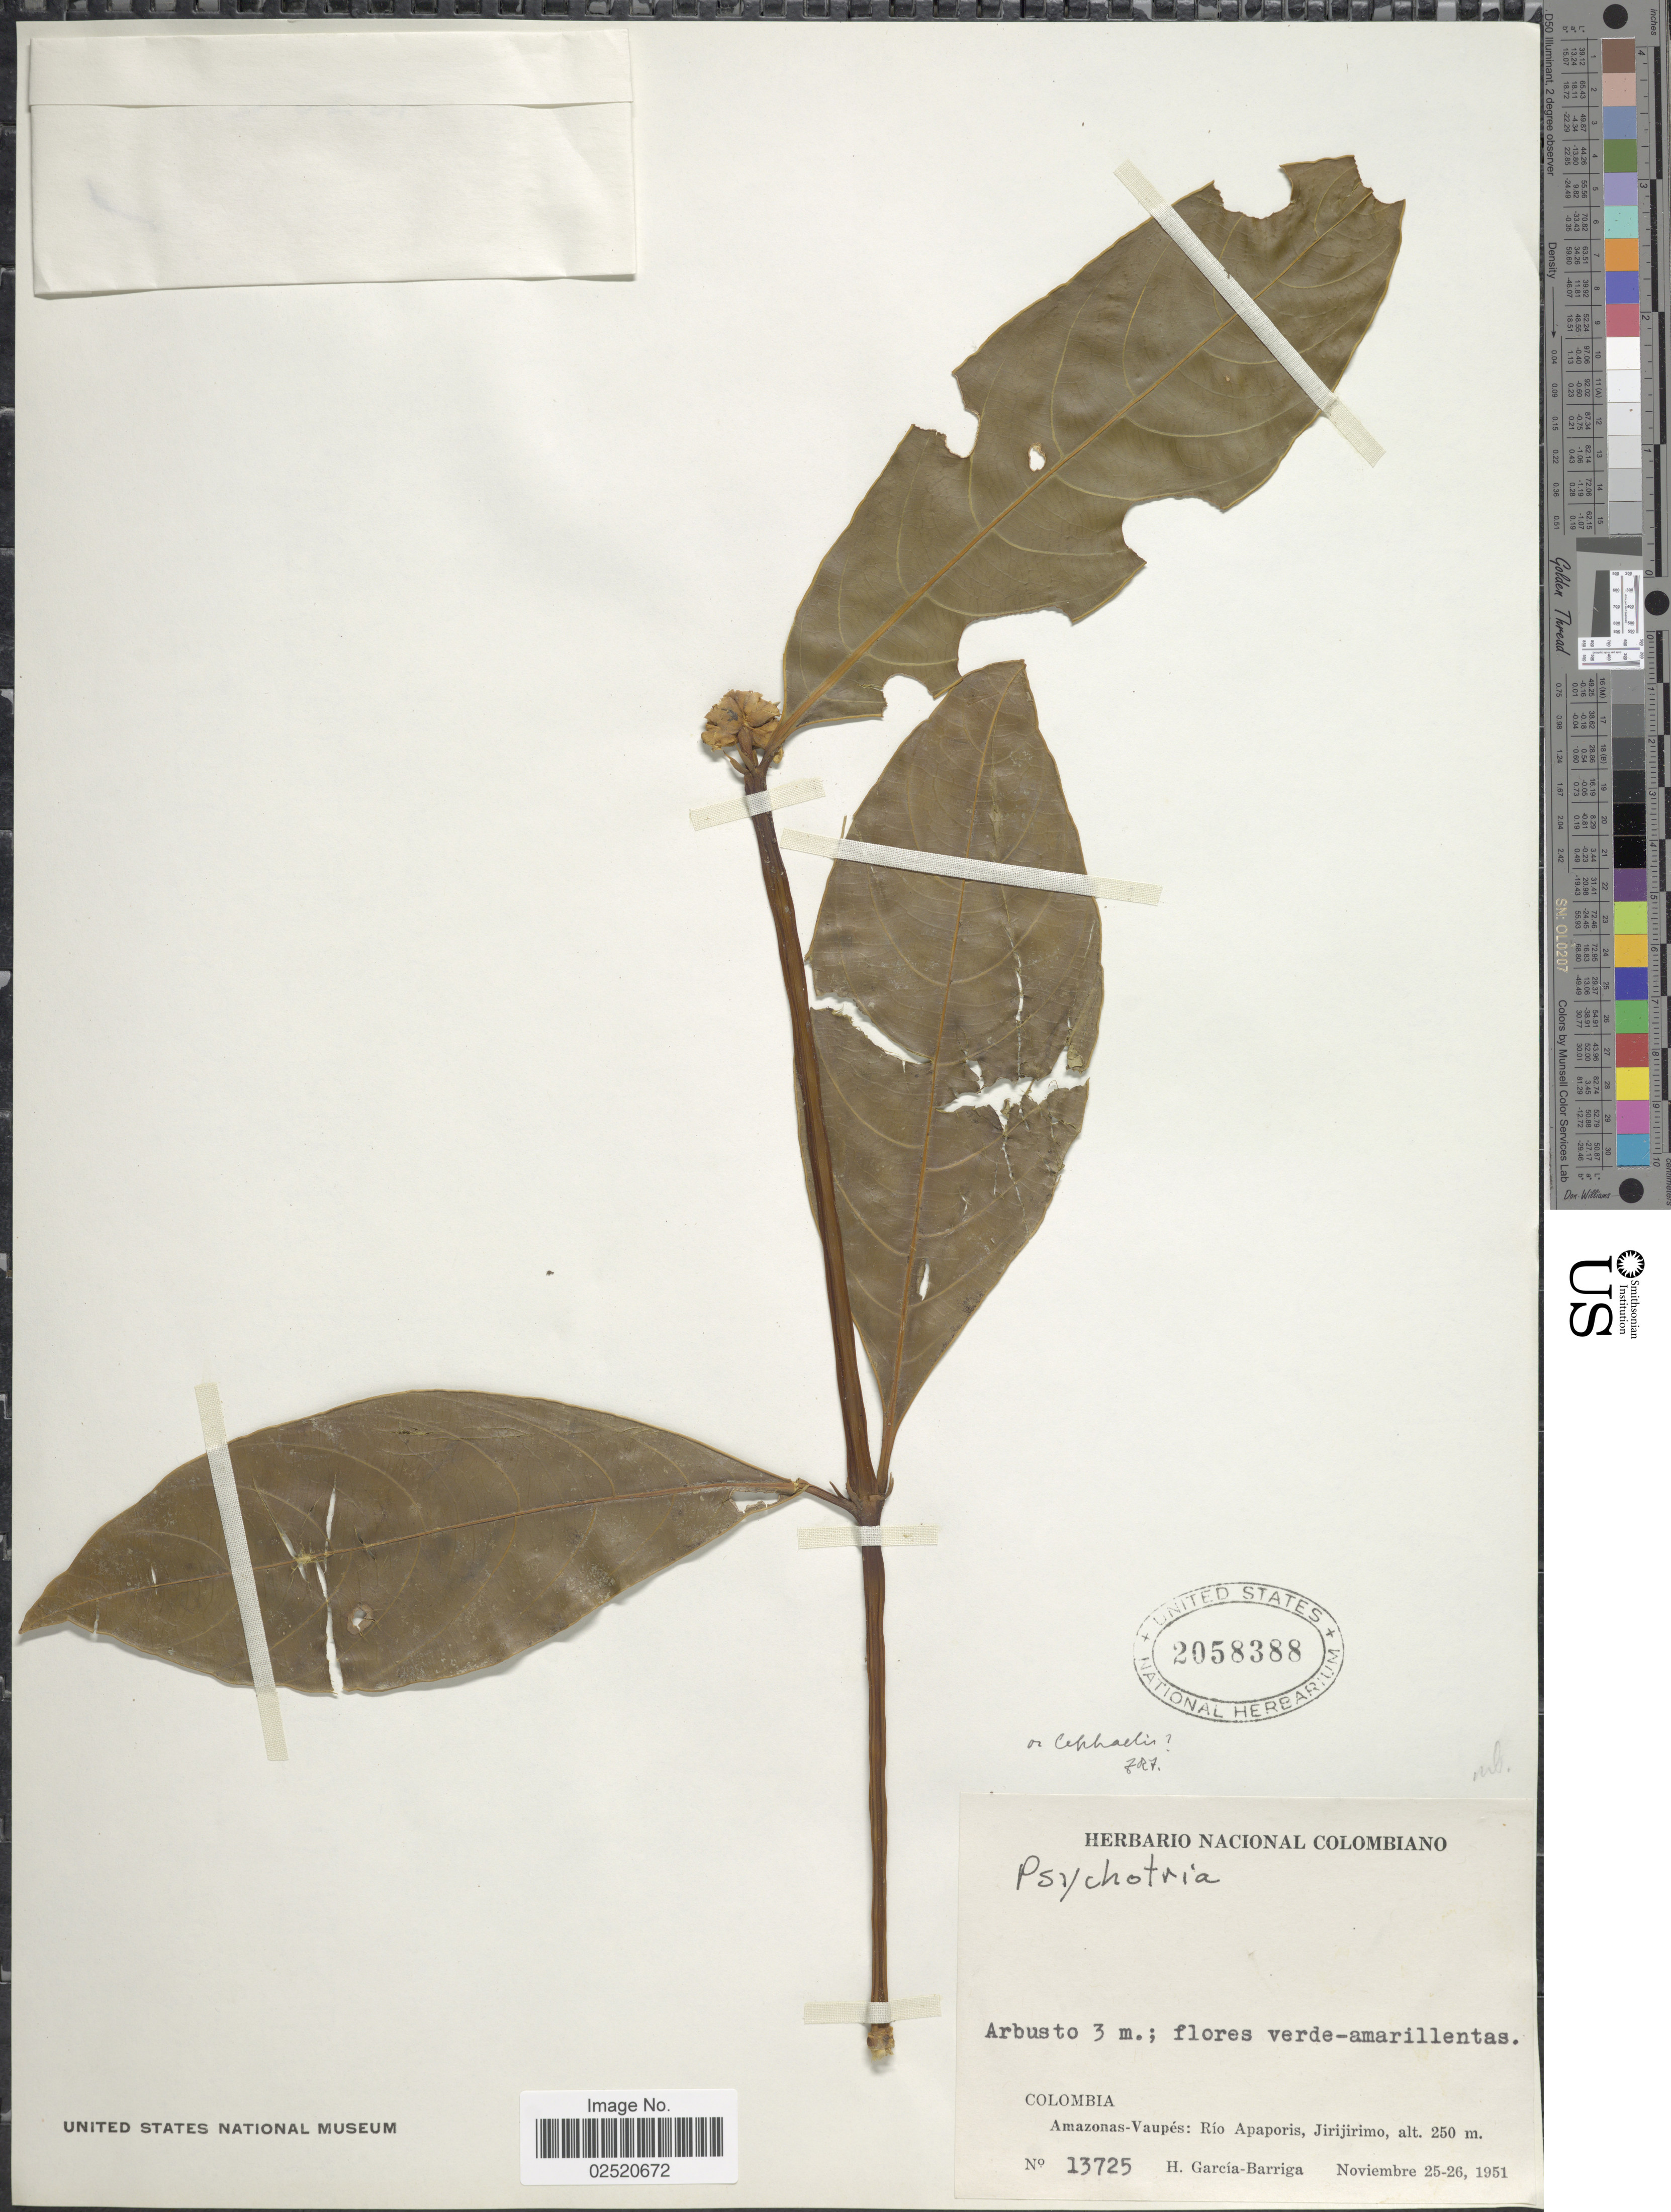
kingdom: Plantae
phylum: Tracheophyta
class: Magnoliopsida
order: Gentianales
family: Rubiaceae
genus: Psychotria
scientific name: Psychotria sp.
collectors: H. García Barriga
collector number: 13725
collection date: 1951-11-25/1951-11-26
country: Colombia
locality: Amazonas-Vaupés: Río Apaporis, Jirijirimo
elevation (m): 250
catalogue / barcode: US 2058388